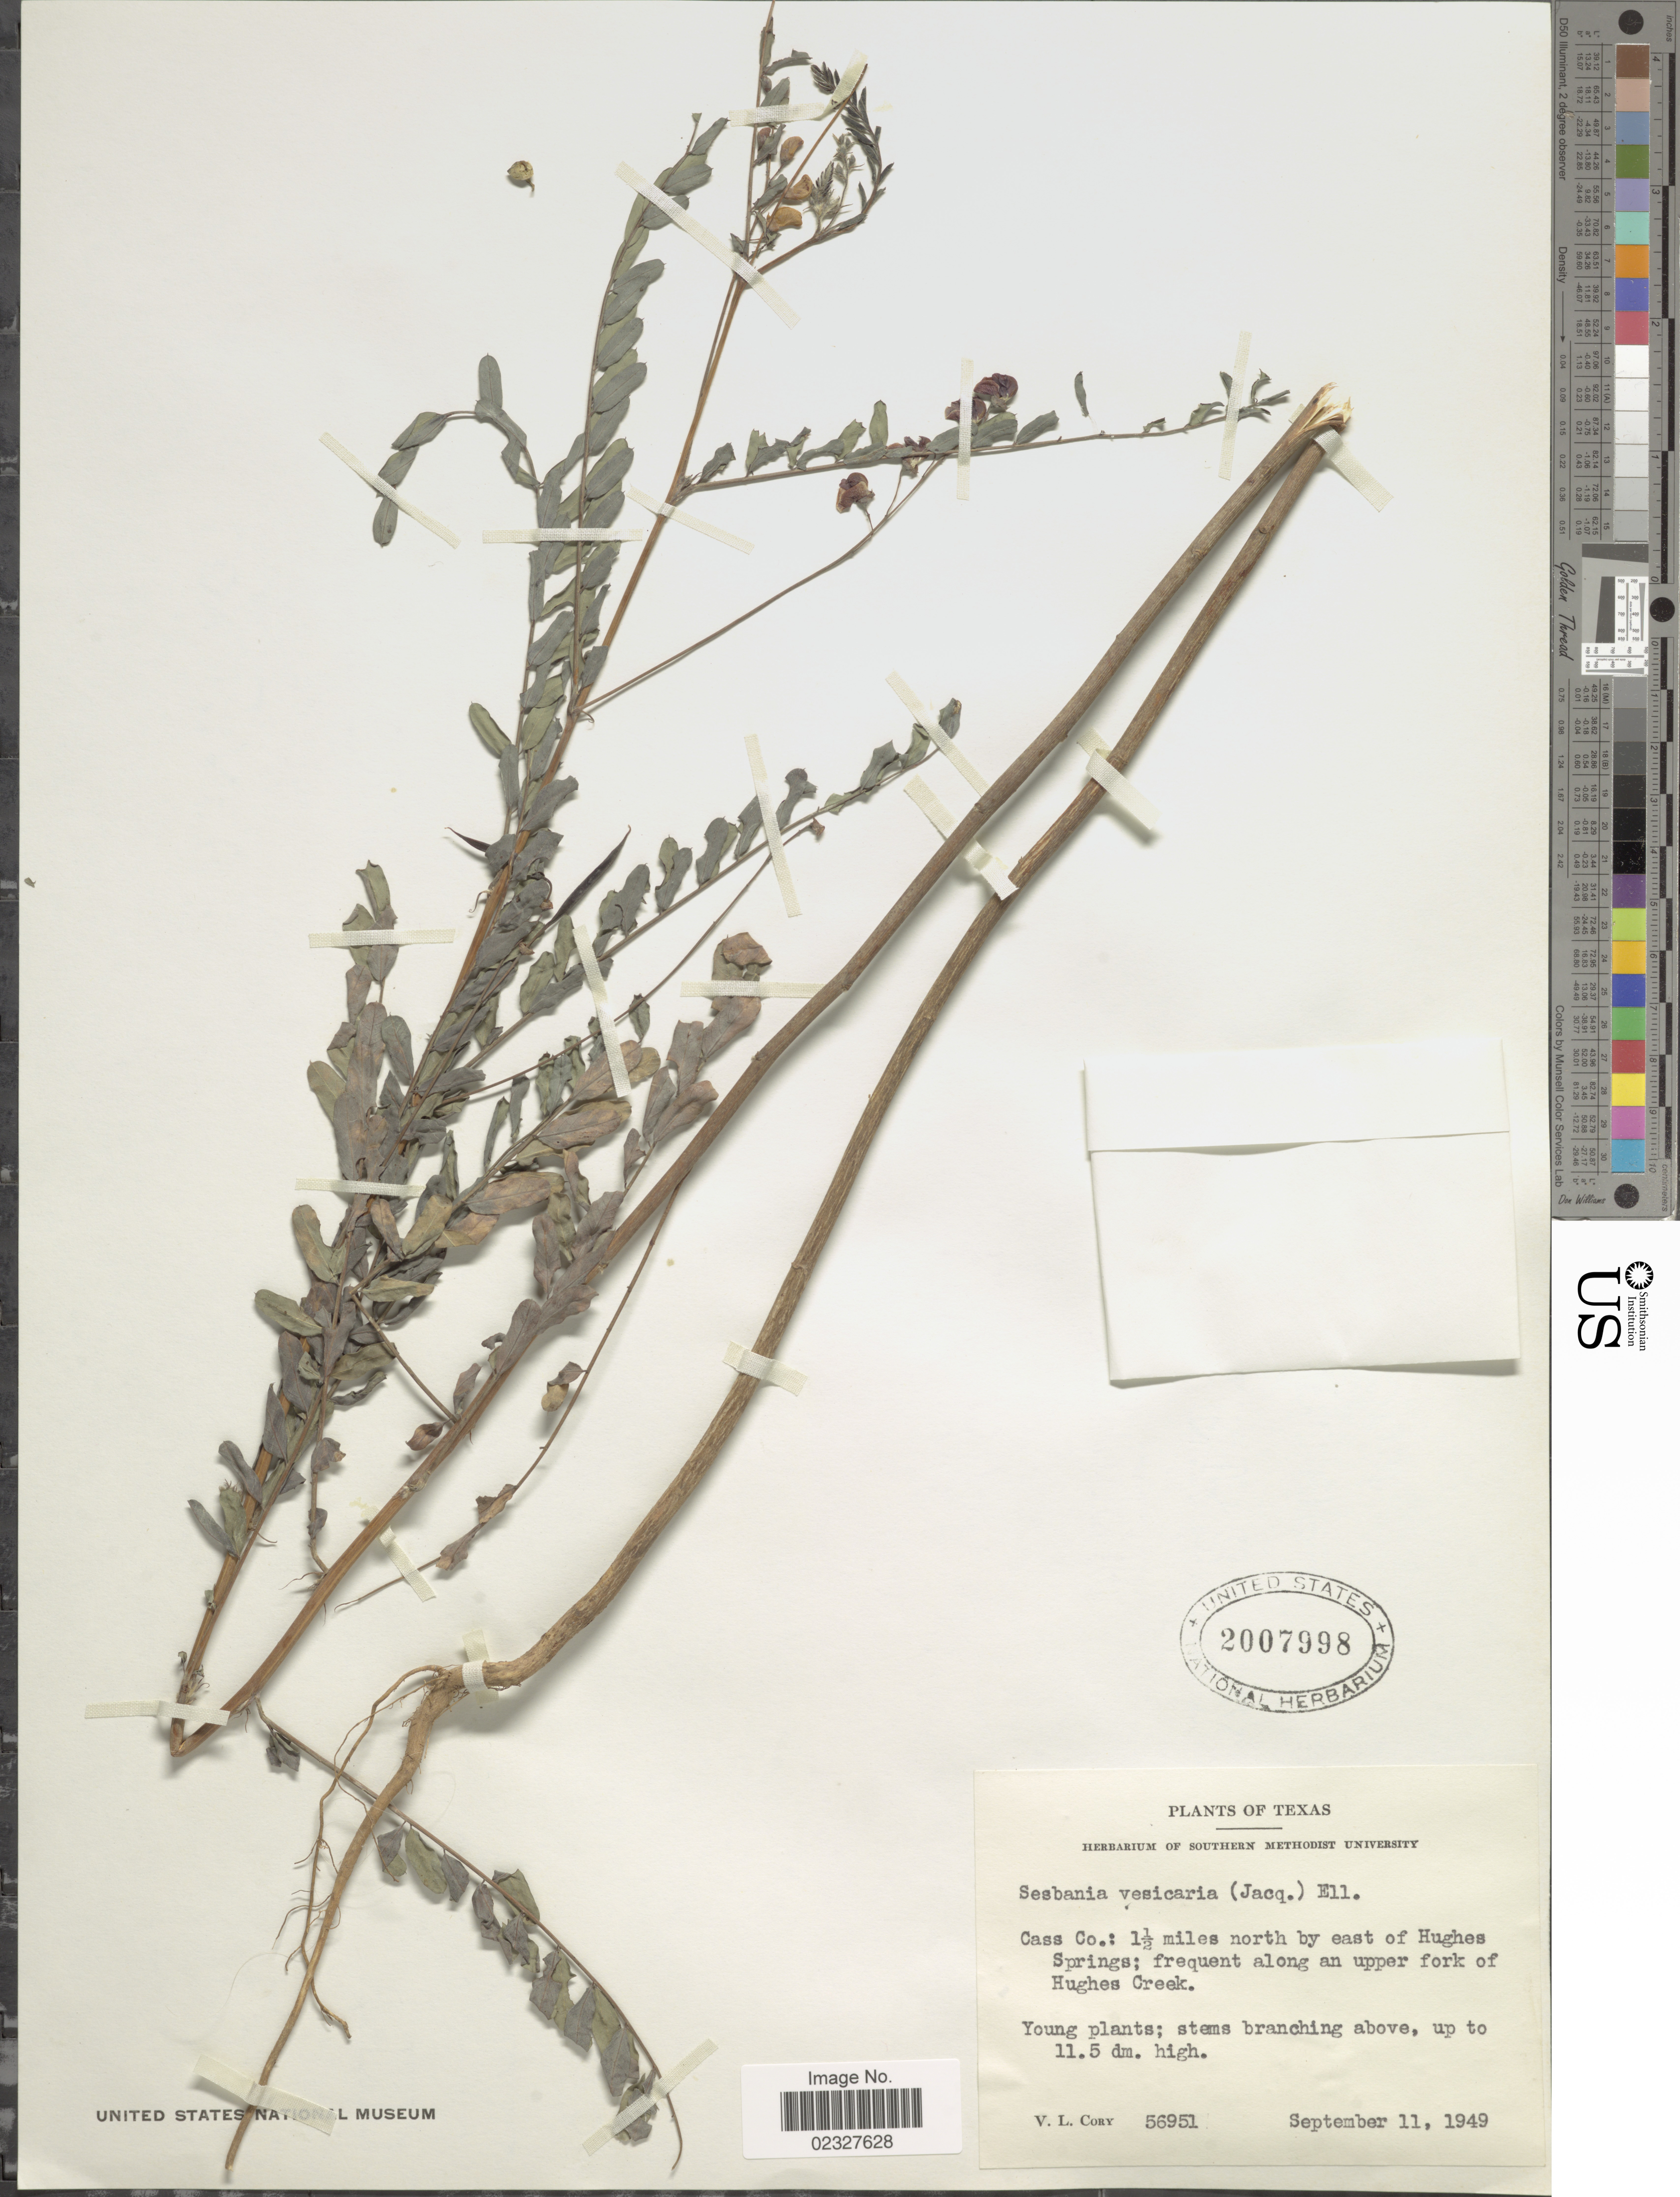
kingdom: Plantae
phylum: Tracheophyta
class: Magnoliopsida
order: Fabales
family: Fabaceae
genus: Sesbania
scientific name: Sesbania vesicaria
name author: (Jacq.) Elliott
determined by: Strong, Mark T., (BOT), Smithsonian Institution - National Museum of Natural History (UNITED STATES)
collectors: V. Cory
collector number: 56951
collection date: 1949-09-11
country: United States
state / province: Texas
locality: Cass Co.: 1 1/2 miles north by east of Hughes Springs; frequent along an upper fork of Hughes Creek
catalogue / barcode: US 2007998